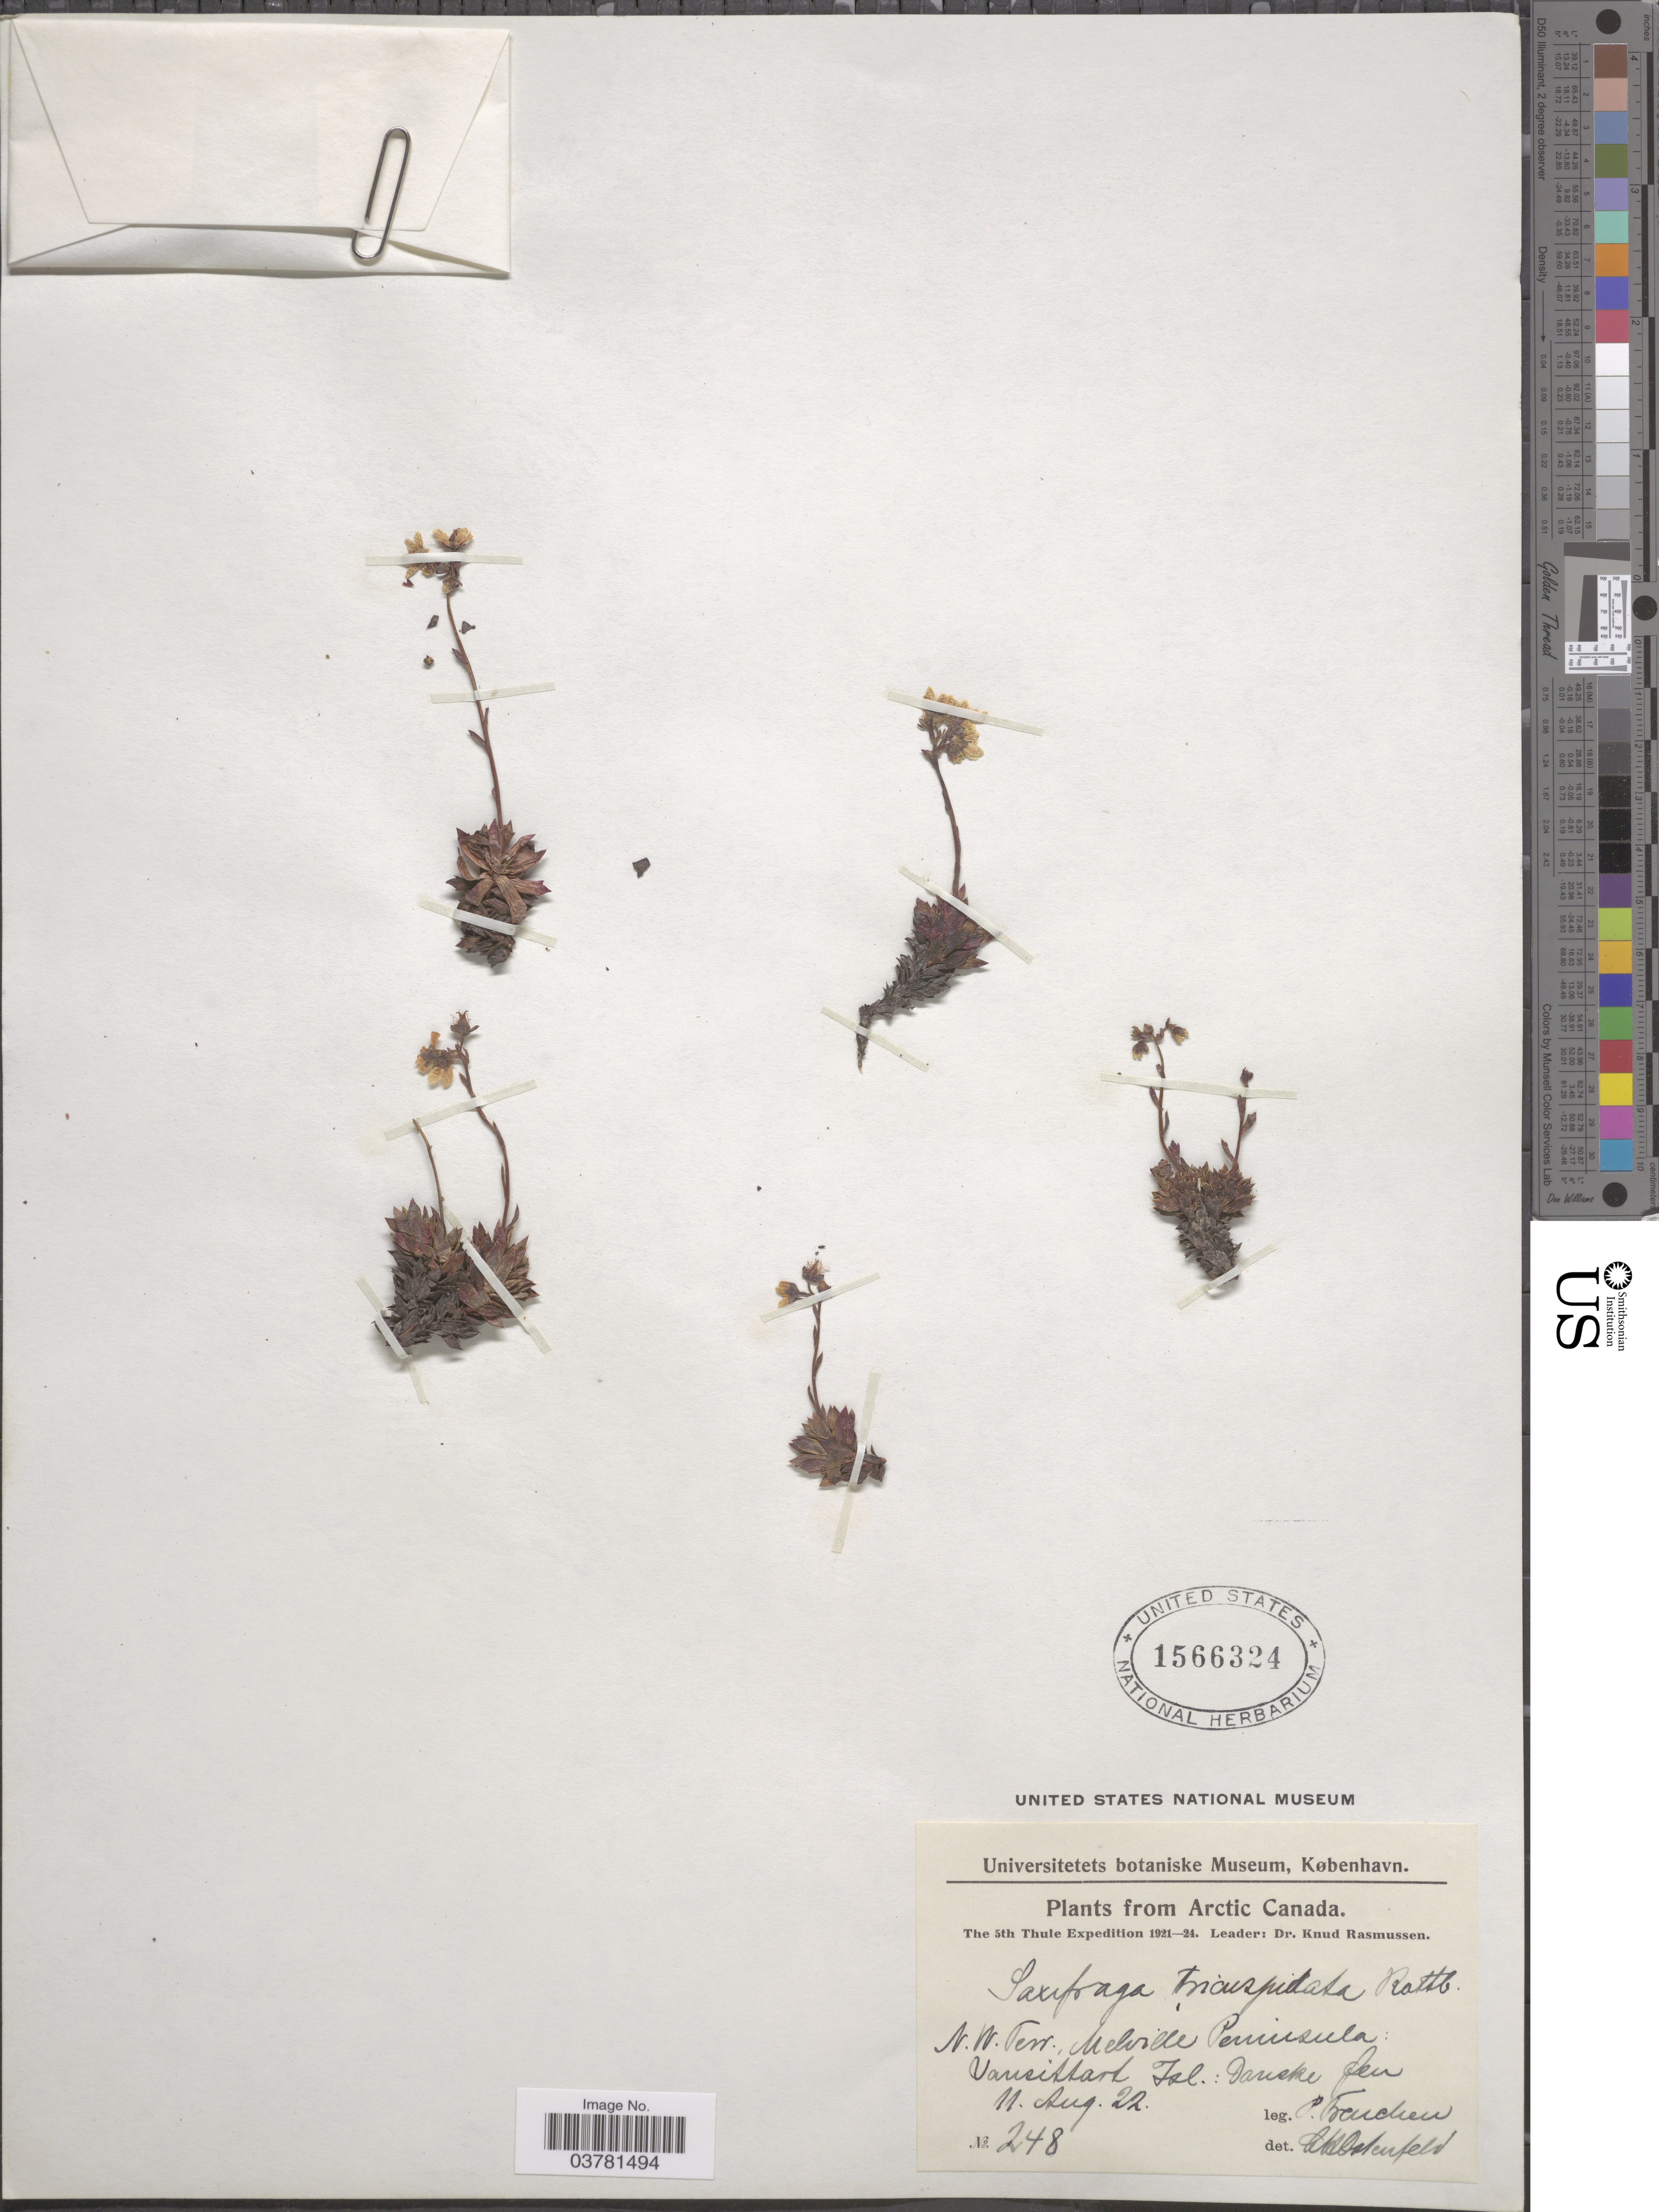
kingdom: Plantae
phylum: Tracheophyta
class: Magnoliopsida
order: Saxifragales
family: Saxifragaceae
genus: Saxifraga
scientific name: Saxifraga tricuspidata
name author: Rottb.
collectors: P. Freuchen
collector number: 248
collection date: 1922-08-11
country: Canada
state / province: Nunavut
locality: The 5th Thule Expedition 1921-24. N.W. Terr., Melville Peninsula: Vansittart Isl.: Danske Oen.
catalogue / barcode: US 1566324